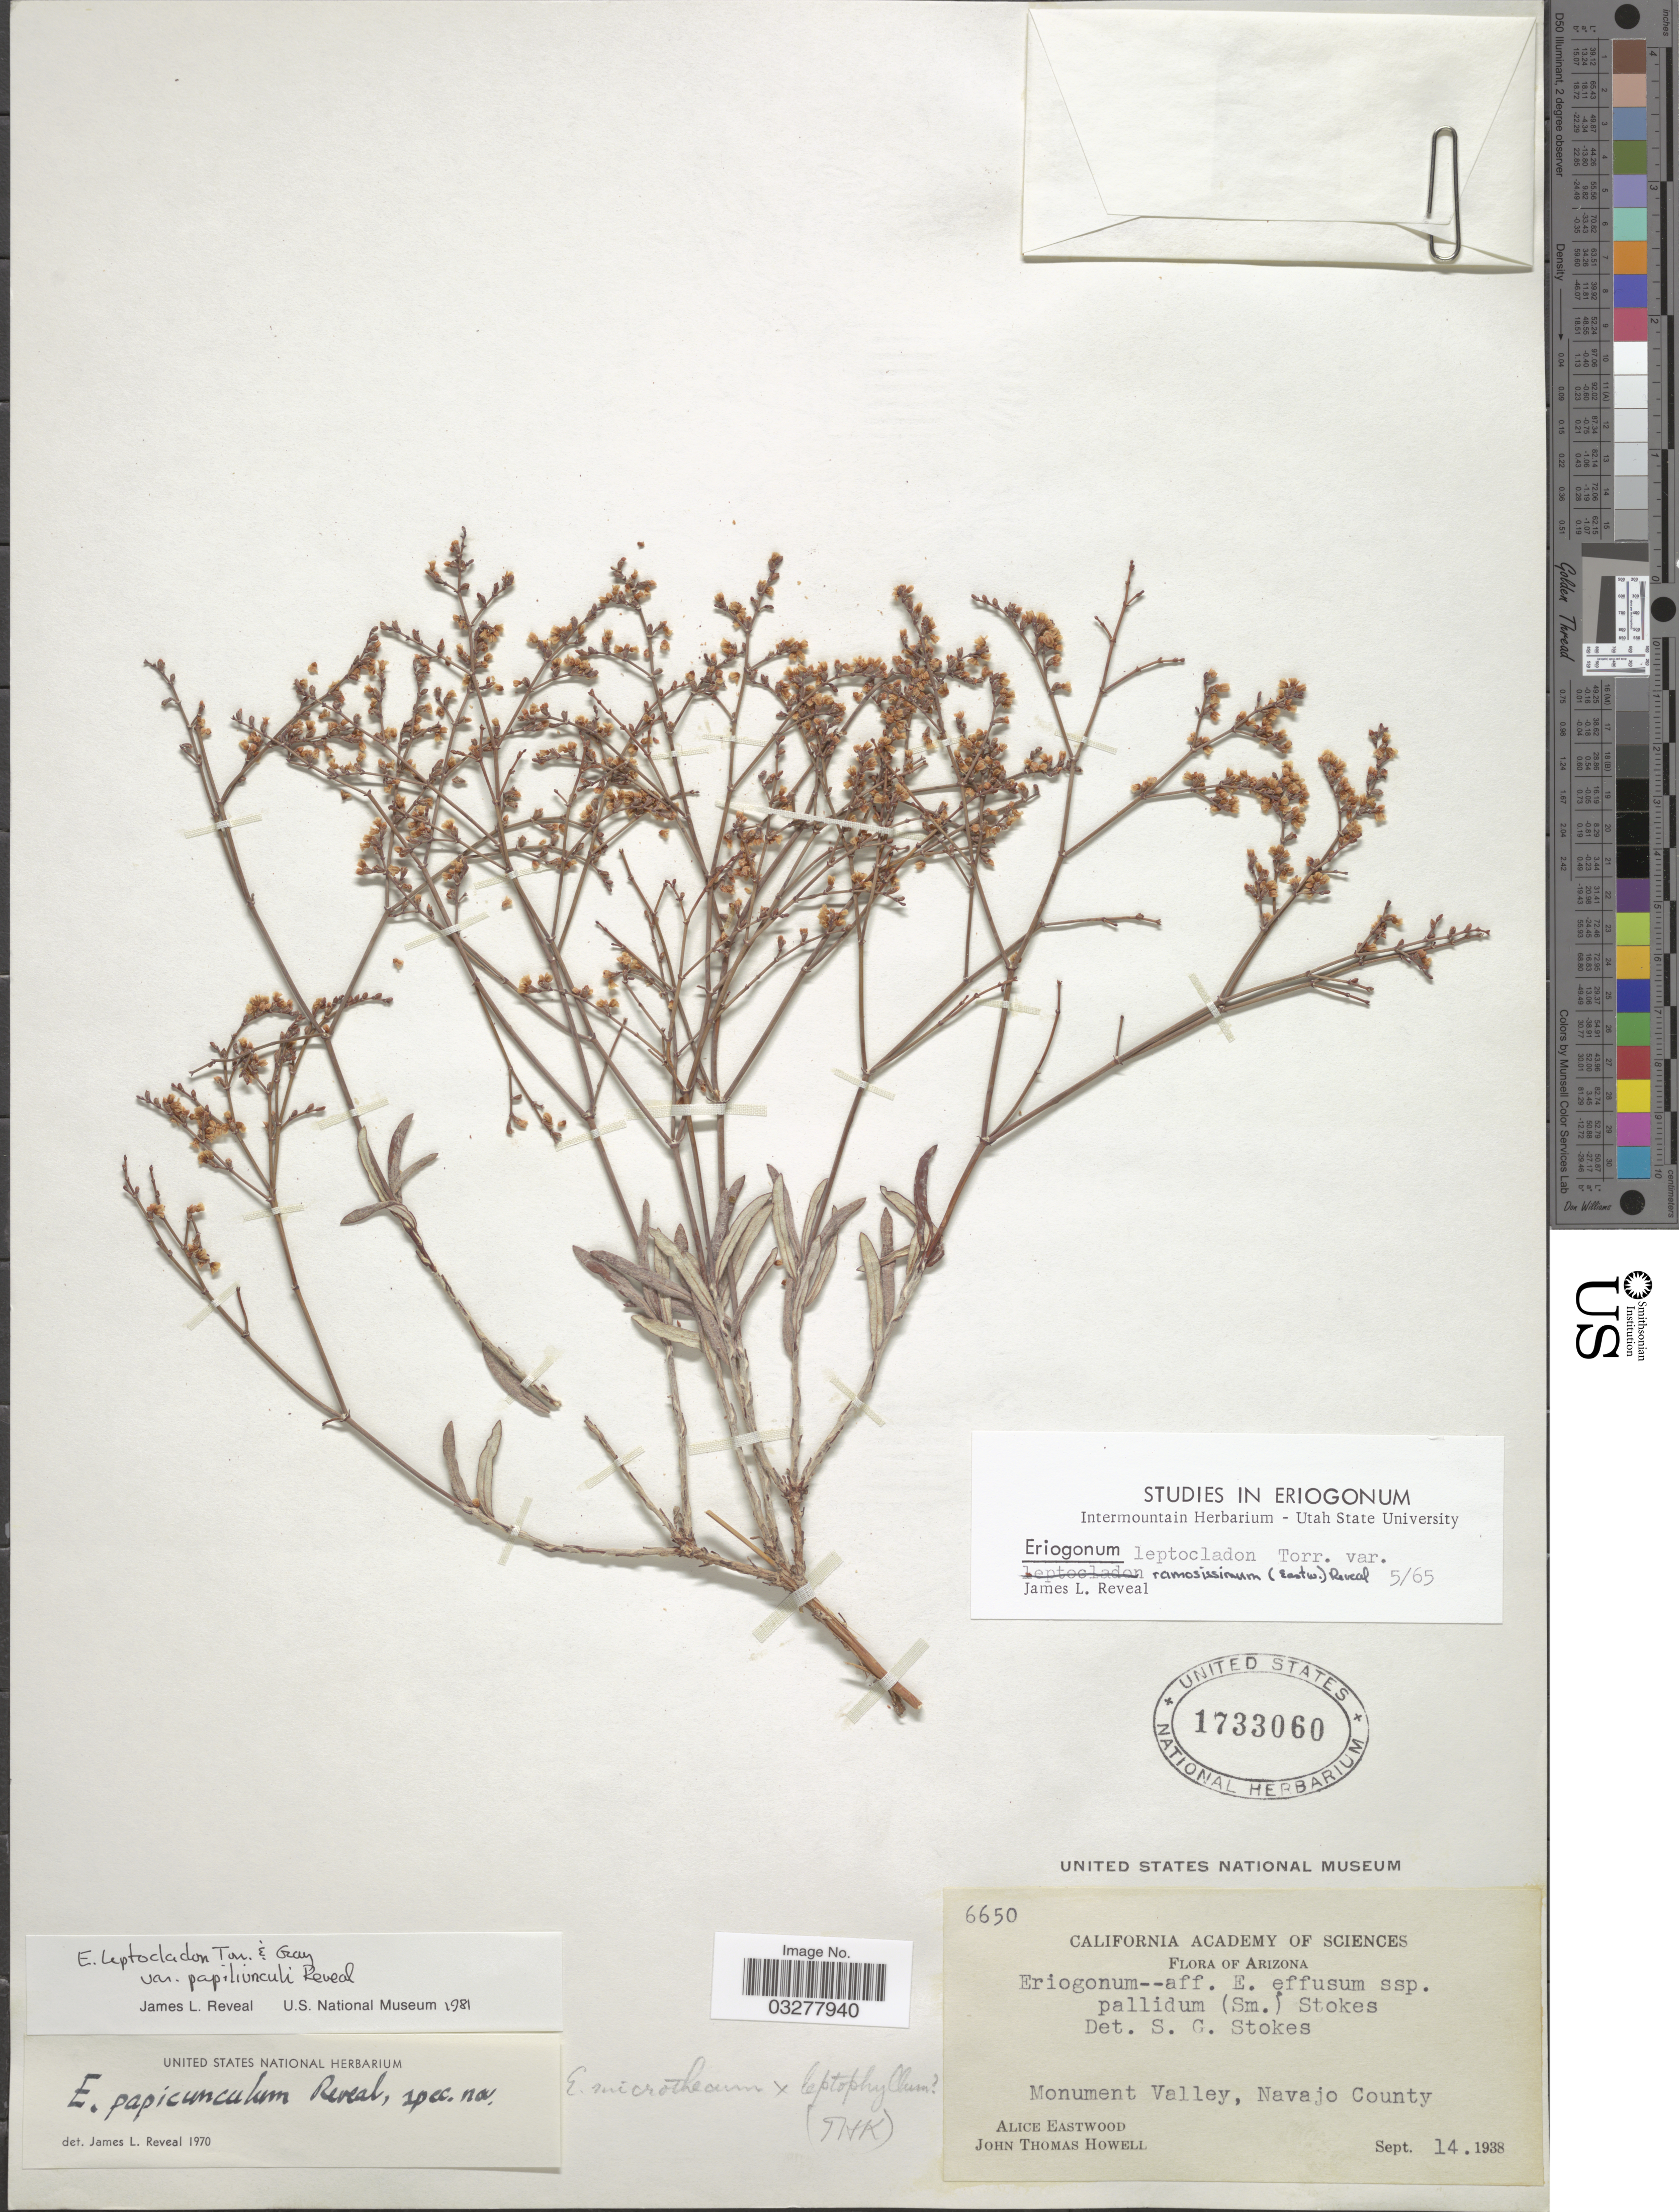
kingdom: Plantae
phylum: Tracheophyta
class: Magnoliopsida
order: Caryophyllales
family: Polygonaceae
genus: Eriogonum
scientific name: Eriogonum leptocladon var. papiliunculi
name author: Reveal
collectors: A. Eastwood & J. T. Howell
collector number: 6650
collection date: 1938-09-14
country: United States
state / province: Arizona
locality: Monument Valley, Navajo County.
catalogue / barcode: US 1733060